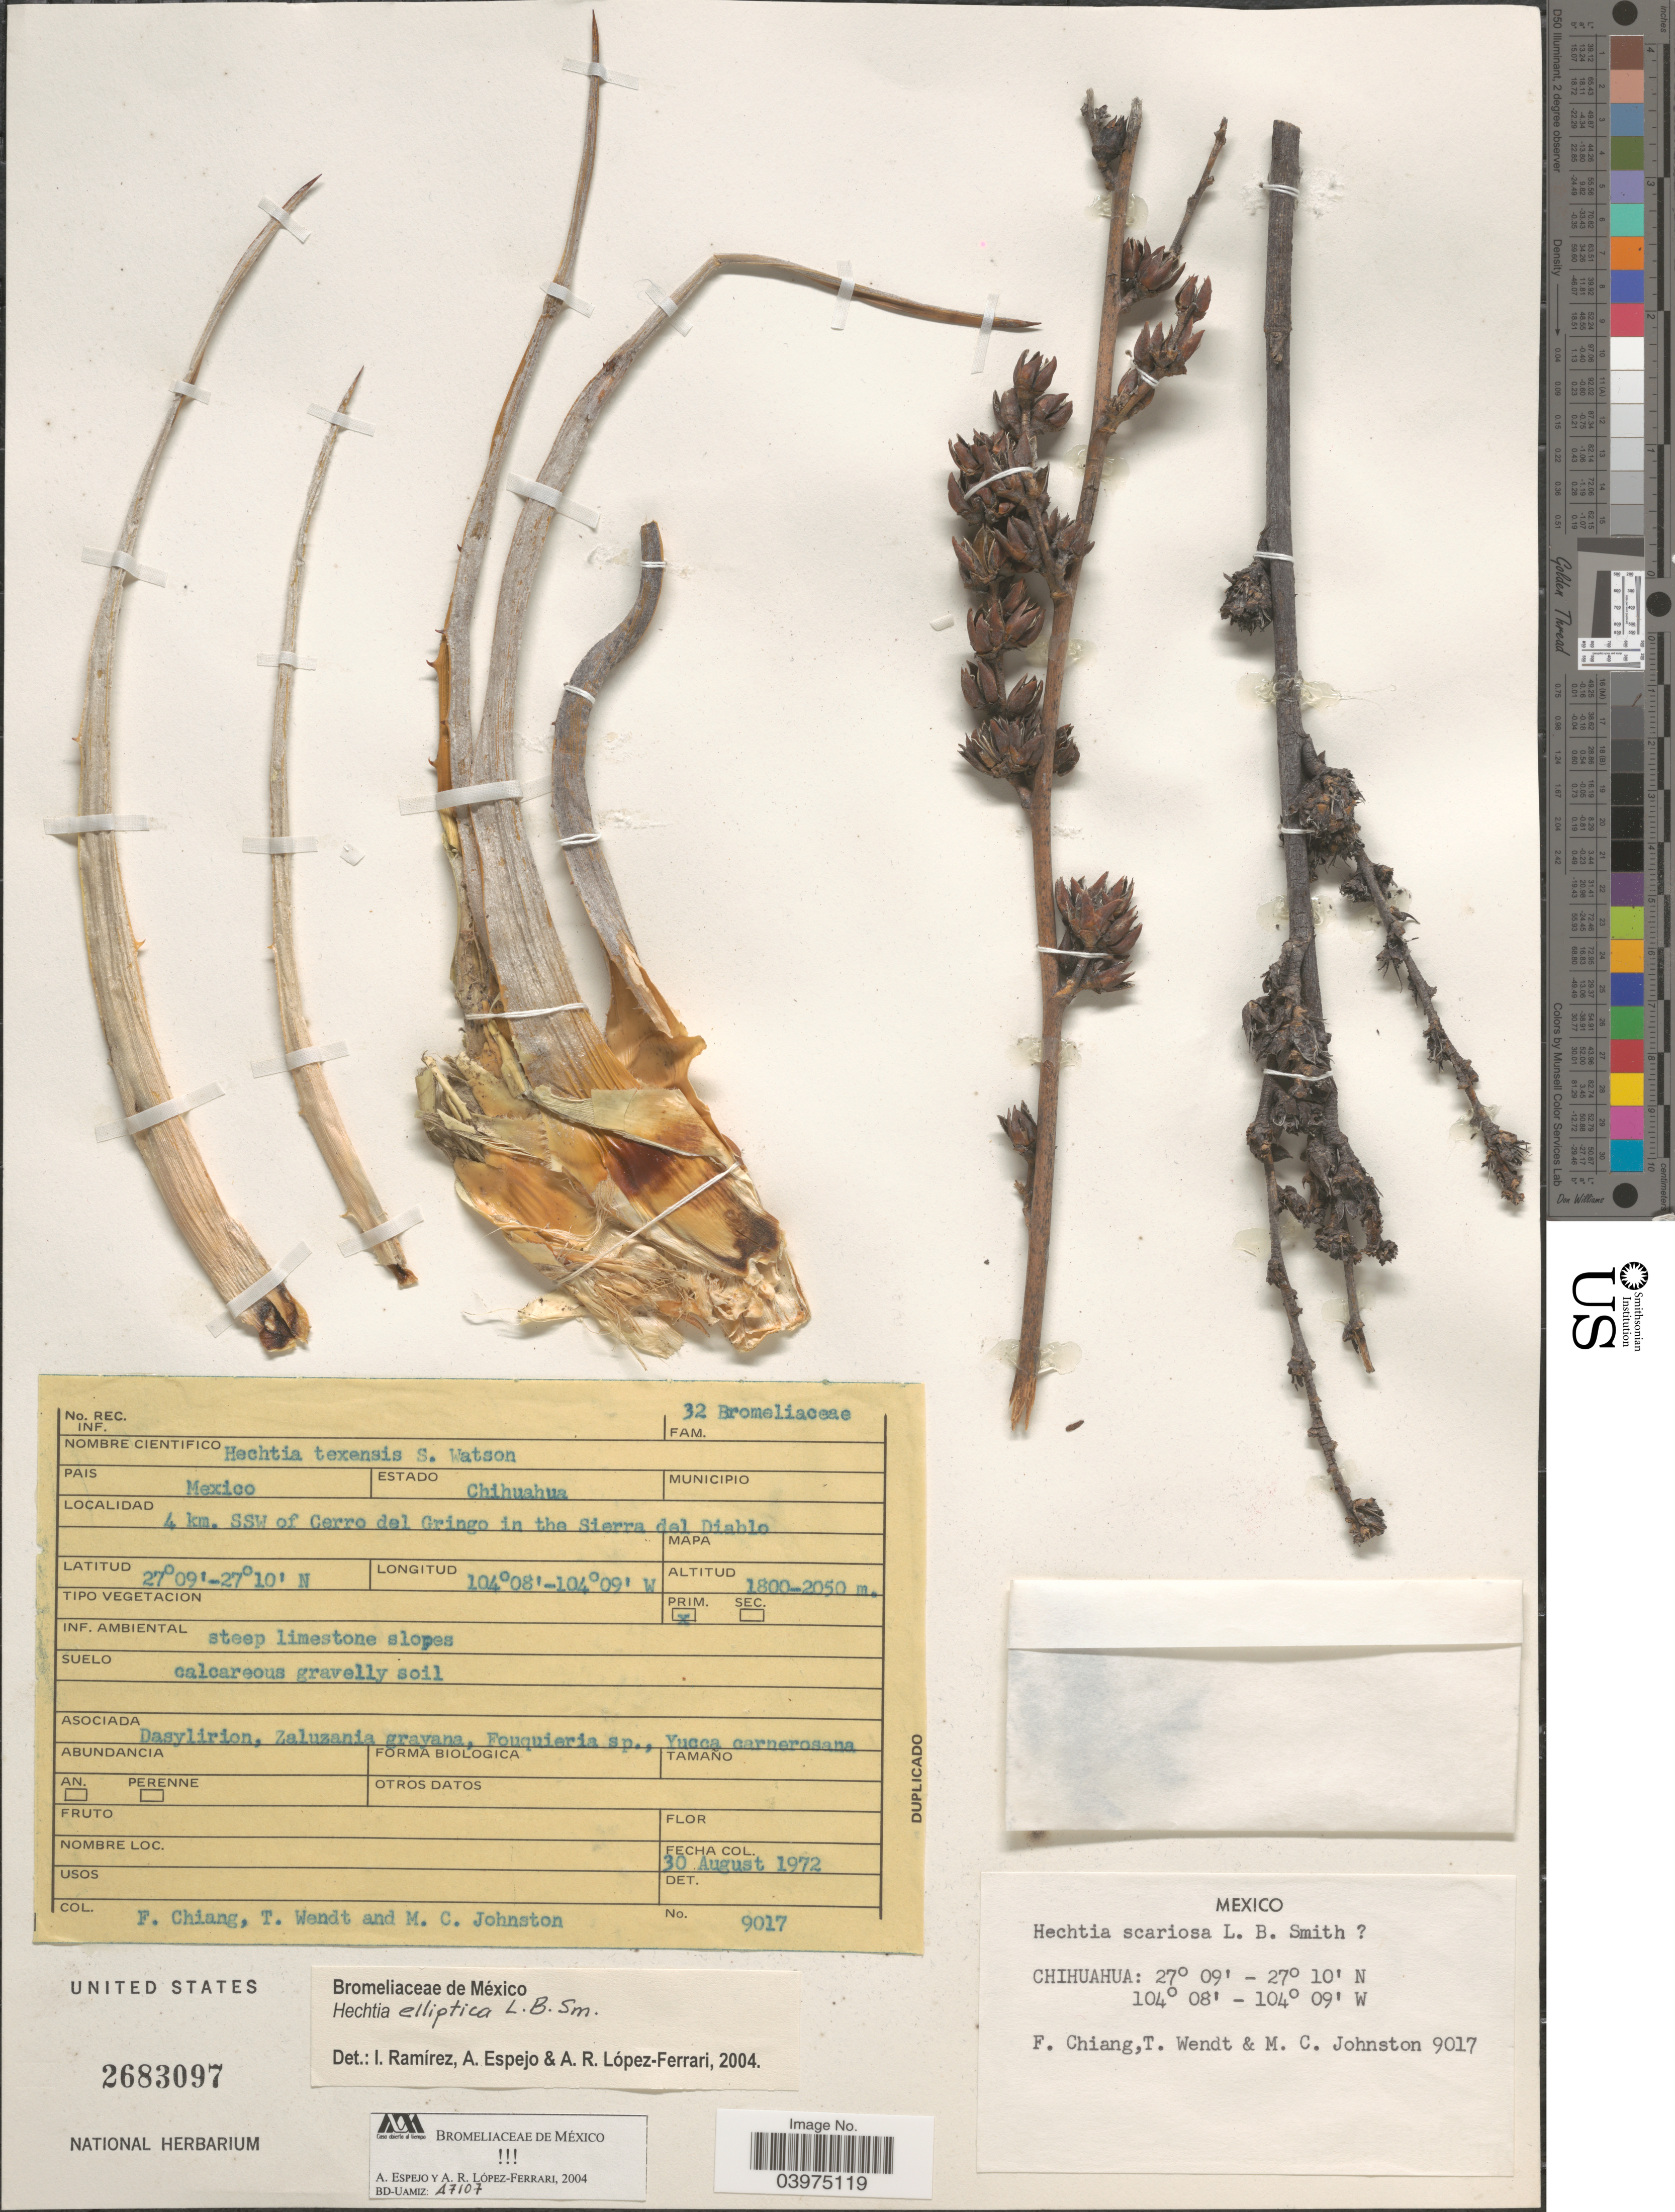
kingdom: Plantae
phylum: Tracheophyta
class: Liliopsida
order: Poales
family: Bromeliaceae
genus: Hechtia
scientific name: Hechtia elliptica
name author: L.B. Sm.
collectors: F. Chiang, T. L. Wendt & M. Johnston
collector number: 9017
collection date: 1972-08-30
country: Mexico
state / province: Chihuahua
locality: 4 km. SSW of Cerro del Gringo in the Sierra del Diablo.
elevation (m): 1800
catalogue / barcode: US 2683097